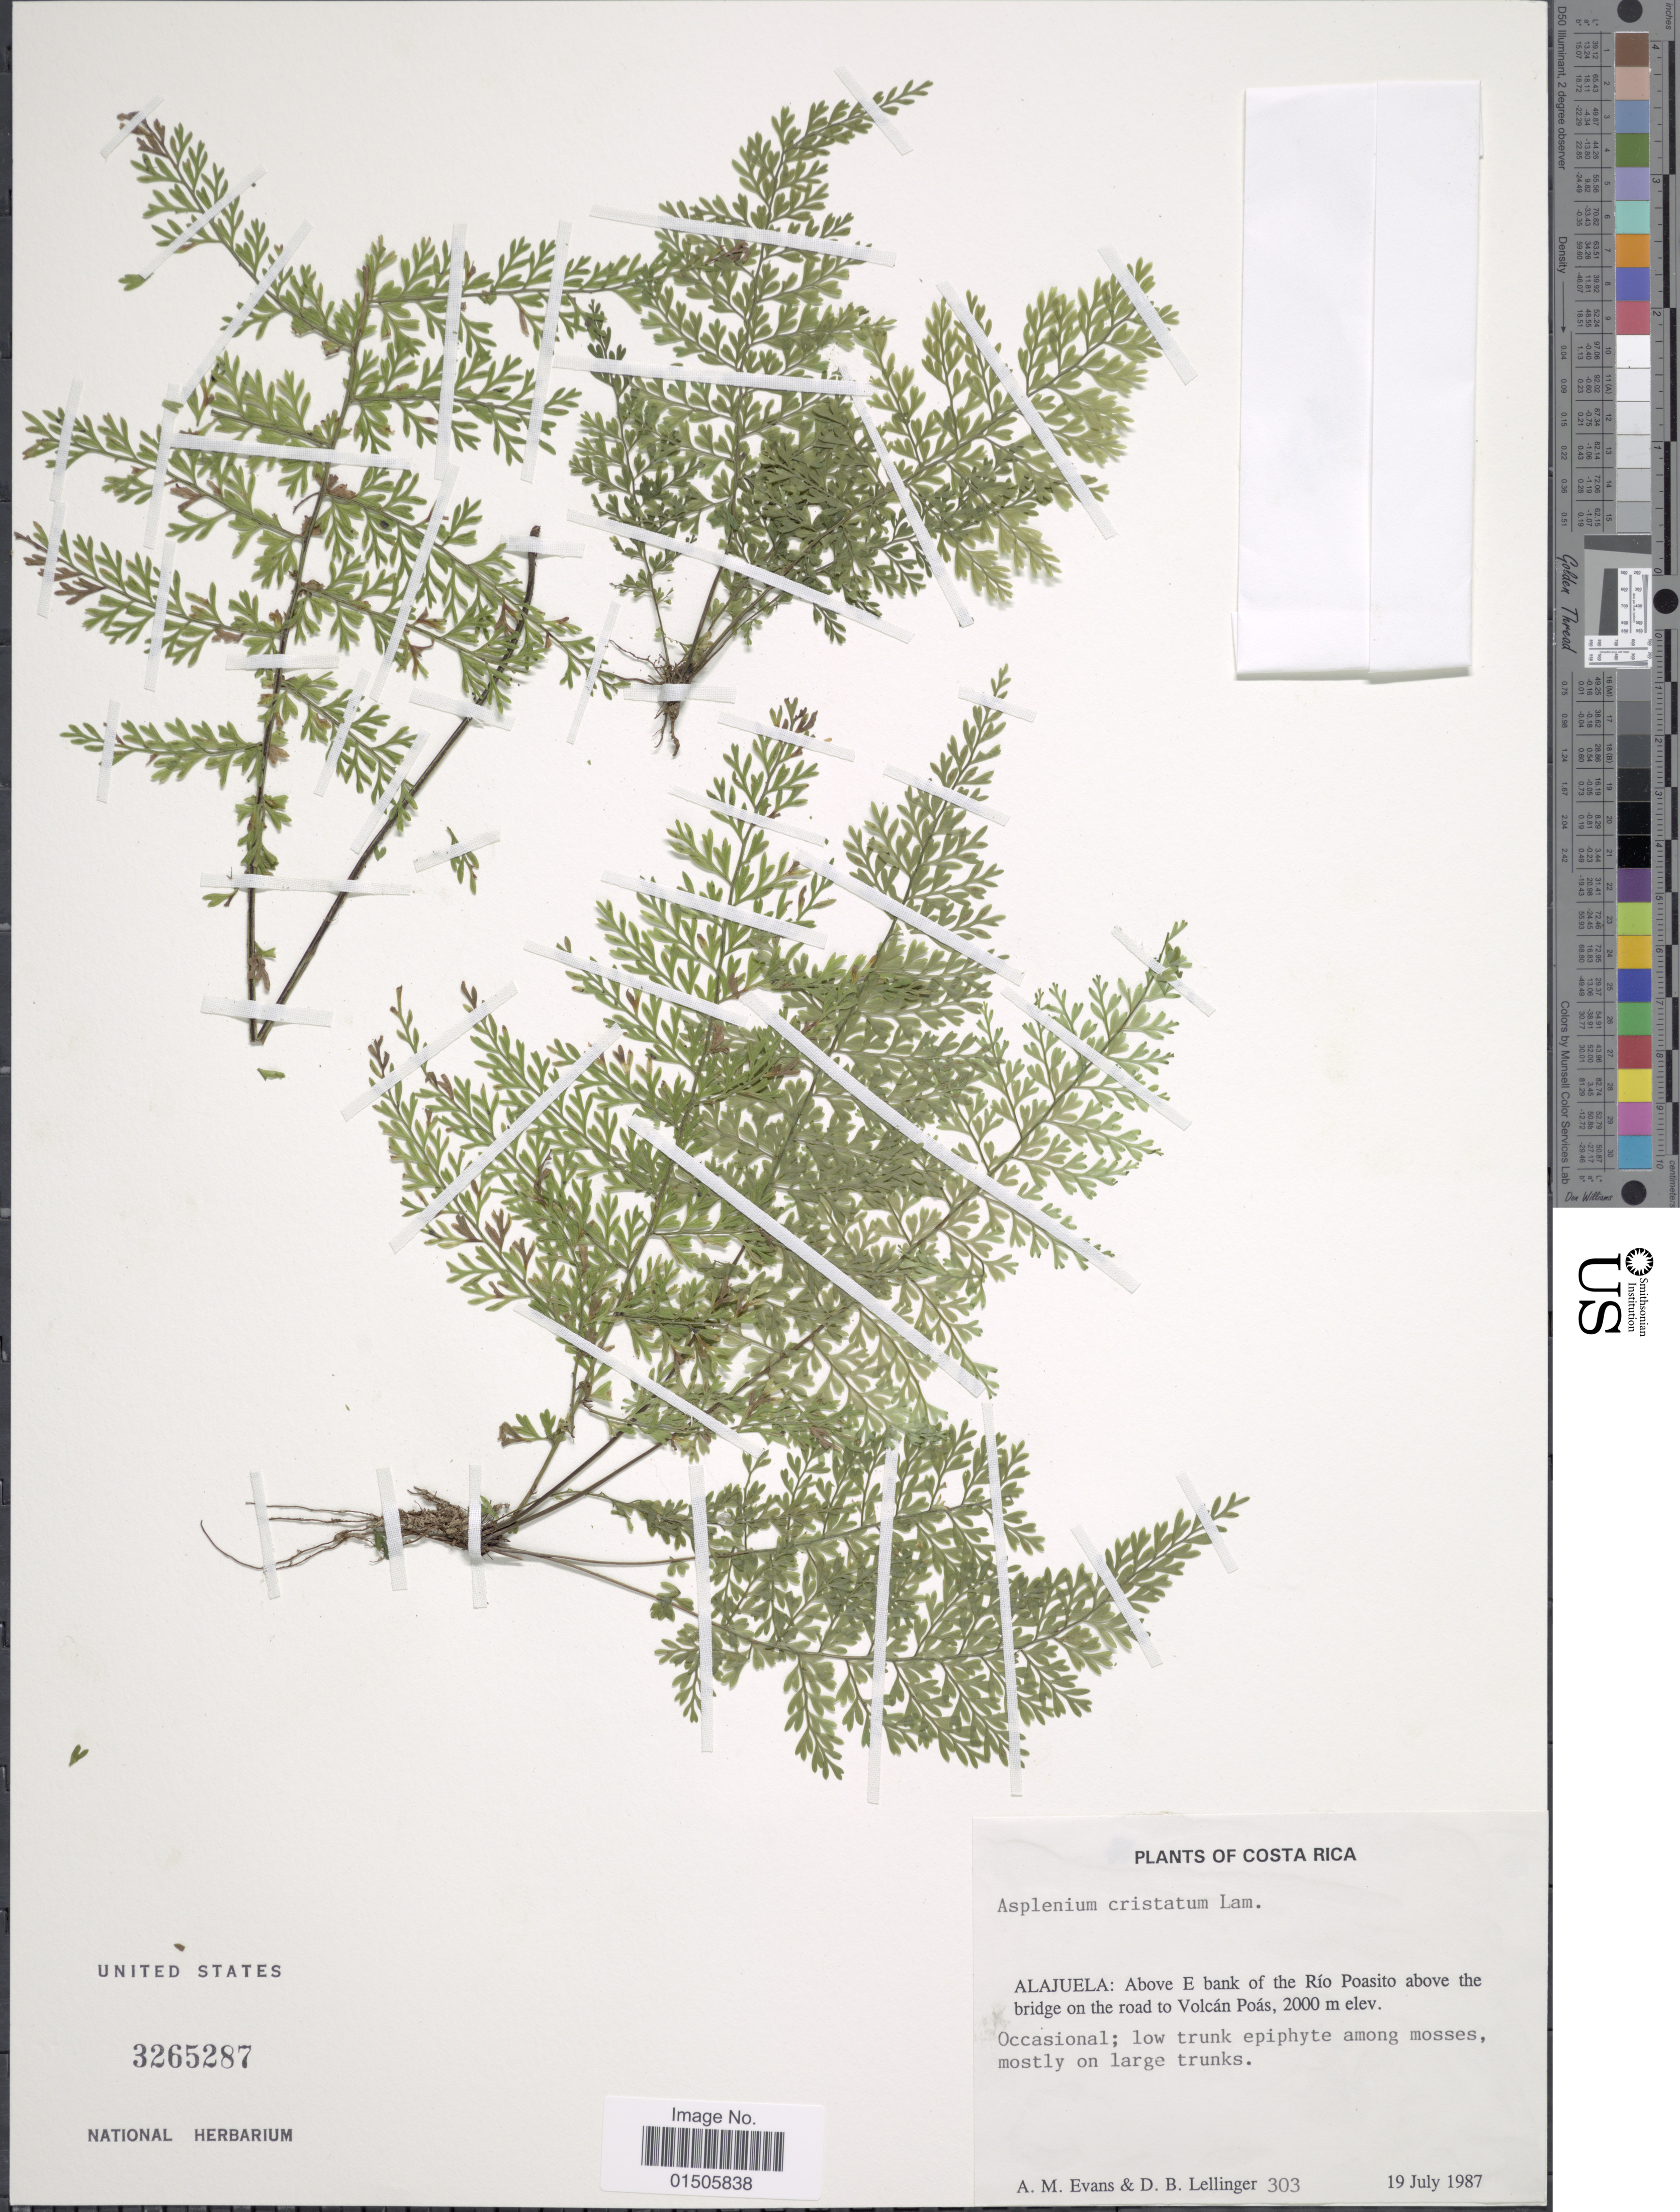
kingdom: Plantae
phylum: Tracheophyta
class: Polypodiopsida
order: Polypodiales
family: Aspleniaceae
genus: Asplenium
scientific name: Asplenium cristatum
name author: Lam.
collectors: A. M. Evans & D. B. Lellinger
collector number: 303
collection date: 1987-07-19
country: Costa Rica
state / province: Alajuela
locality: Above E bank of the Rio Pasito above the bridge on the road to Volcan Poas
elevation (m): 2000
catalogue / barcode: US 3265287